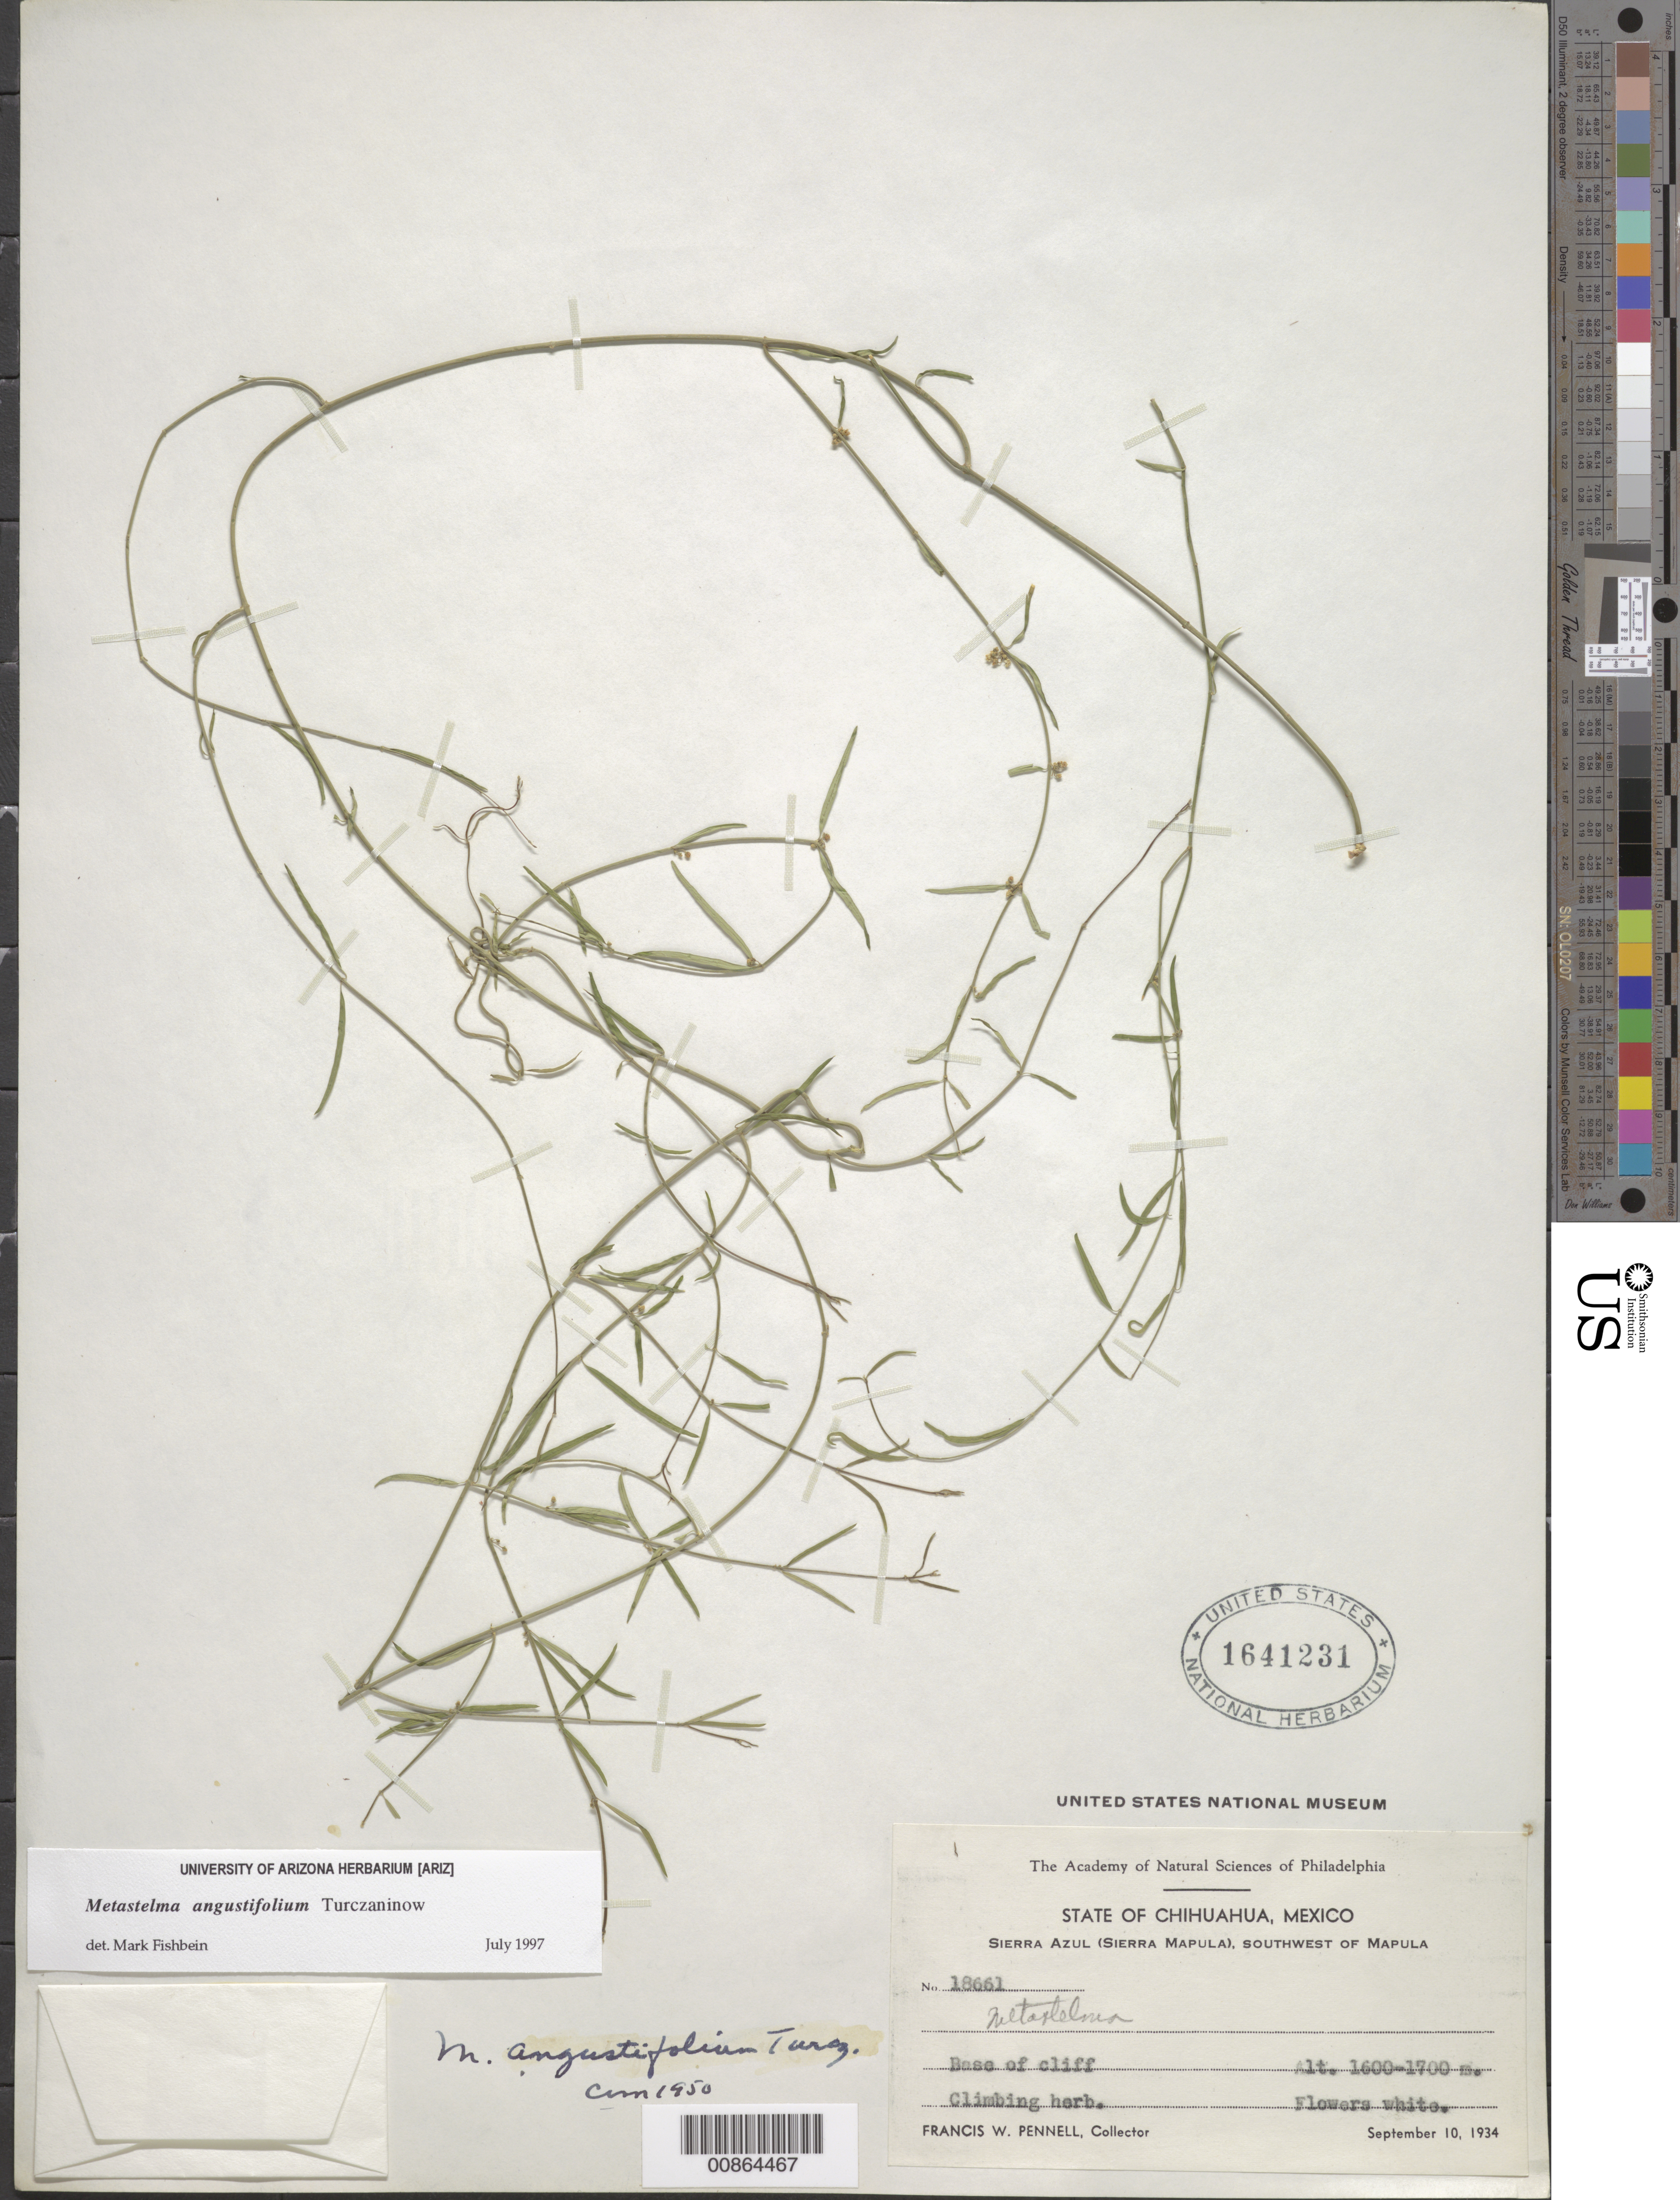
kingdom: Plantae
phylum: Tracheophyta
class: Magnoliopsida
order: Gentianales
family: Apocynaceae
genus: Metastelma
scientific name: Metastelma angustifolium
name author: Turcz.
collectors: F. W. Pennell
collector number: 18661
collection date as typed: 10 Sep 1934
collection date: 1934-09-10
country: Mexico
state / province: Chihuahua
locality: Sierra Azul (Sierra Mapula), Southwest of Mapula.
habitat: Base of cliff.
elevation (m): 1700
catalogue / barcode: US 1641231